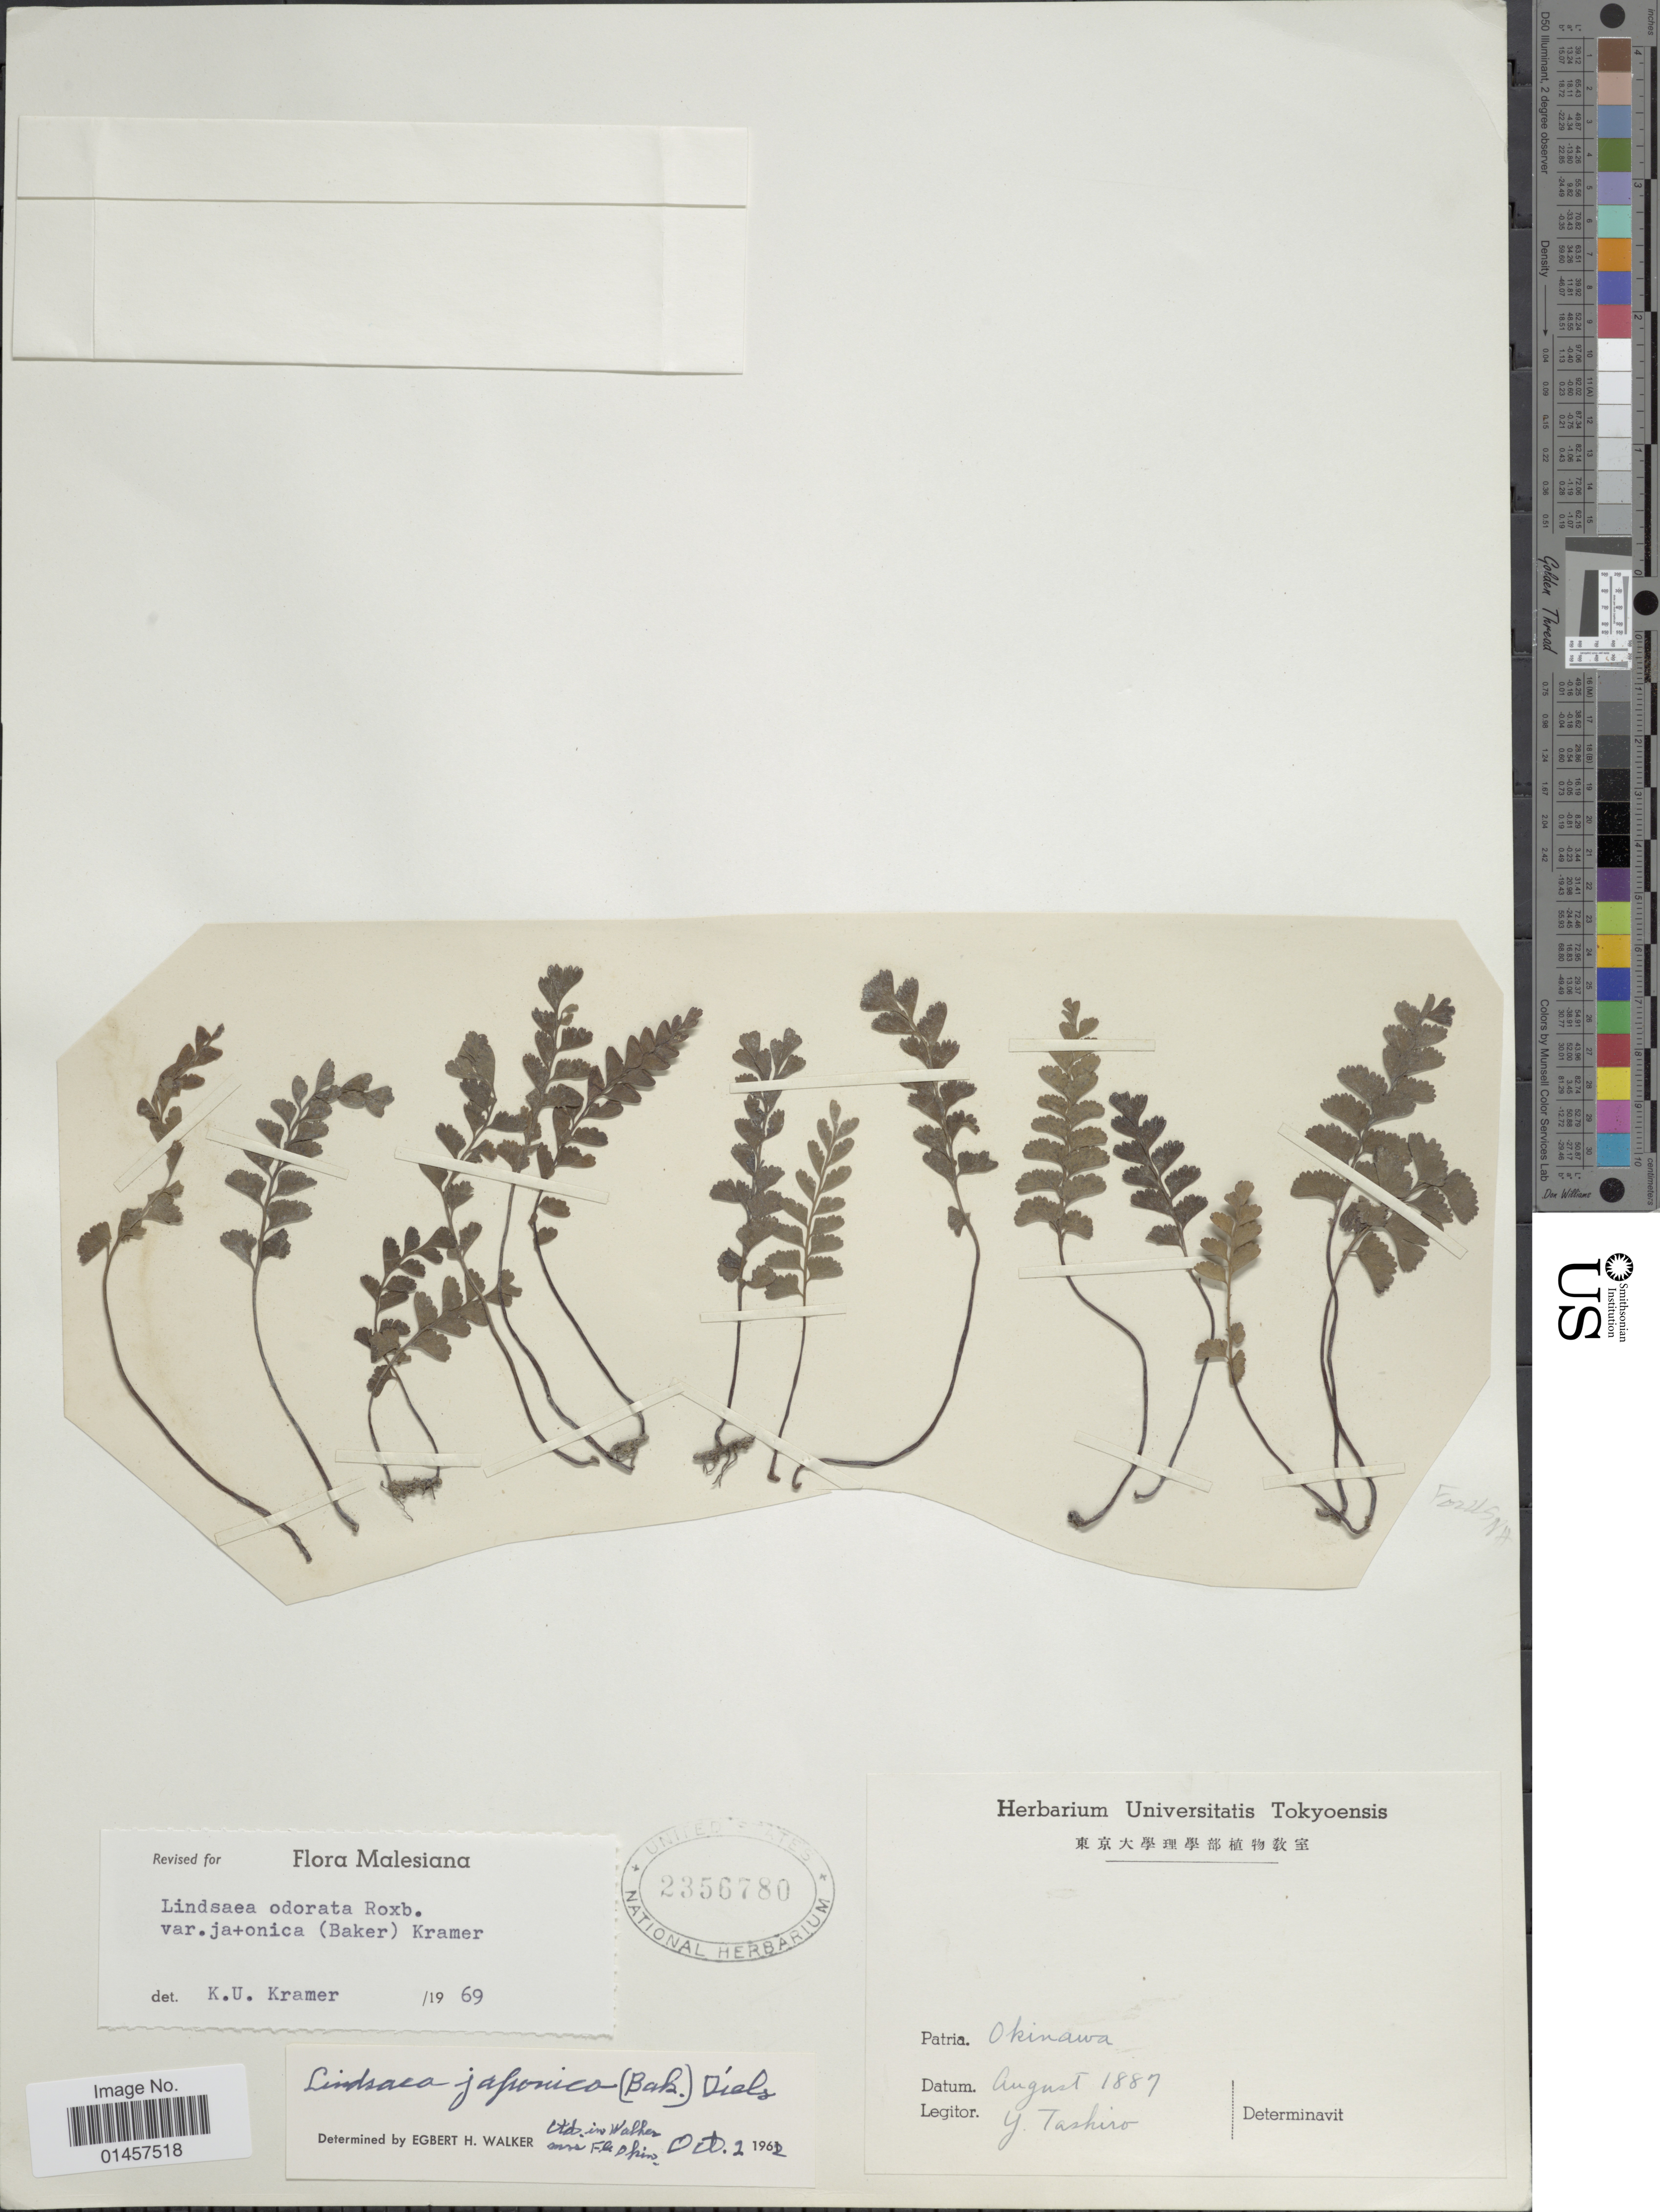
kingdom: Plantae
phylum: Tracheophyta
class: Polypodiopsida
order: Polypodiales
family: Lindsaeaceae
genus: Osmolindsaea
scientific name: Osmolindsaea japonica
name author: (Baker) Lehtonen & Christenh.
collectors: Y. Tashiro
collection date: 1887-08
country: Japan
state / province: Okinawa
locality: Okinawa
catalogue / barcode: US 2356780